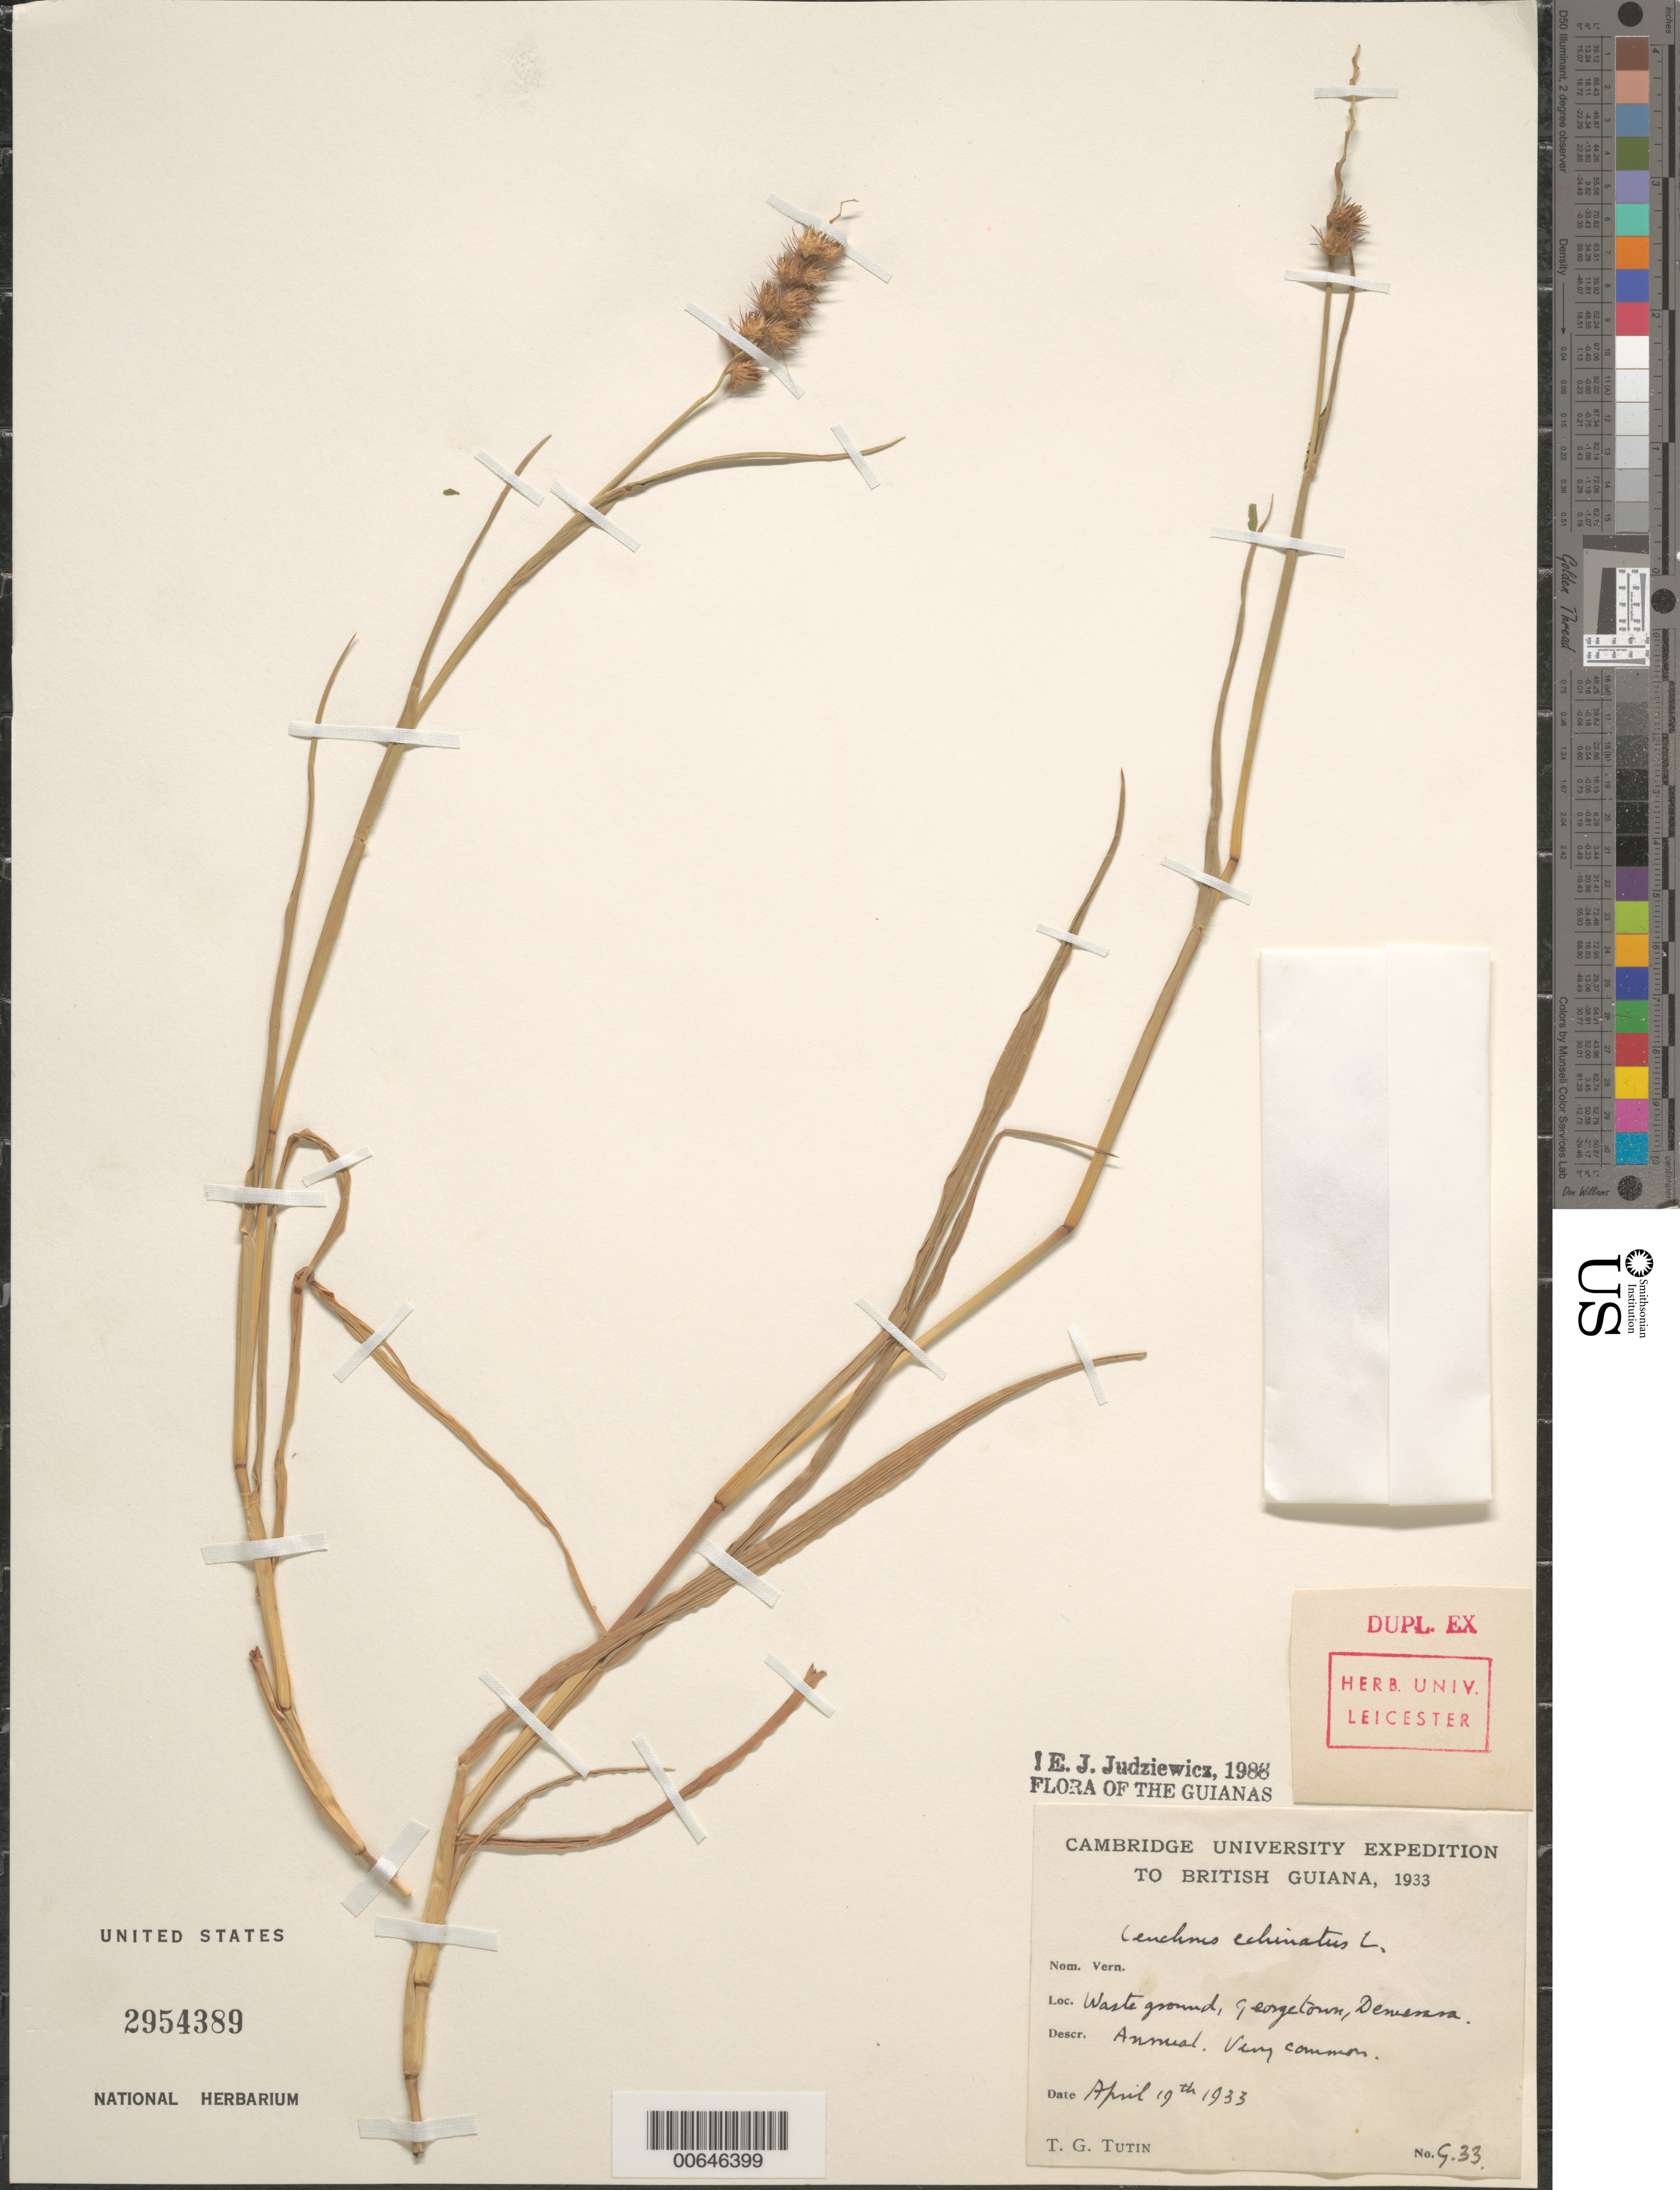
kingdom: Plantae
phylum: Tracheophyta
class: Liliopsida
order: Poales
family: Poaceae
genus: Cenchrus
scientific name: Cenchrus echinatus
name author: L.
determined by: Judziewicz, E. J.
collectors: T. G. Tutin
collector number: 933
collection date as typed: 19-Apr-33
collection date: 1933-04-19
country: Guyana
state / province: Demerara-Mahaica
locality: Georgetown, Demerara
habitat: Waste ground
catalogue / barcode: US 2954389